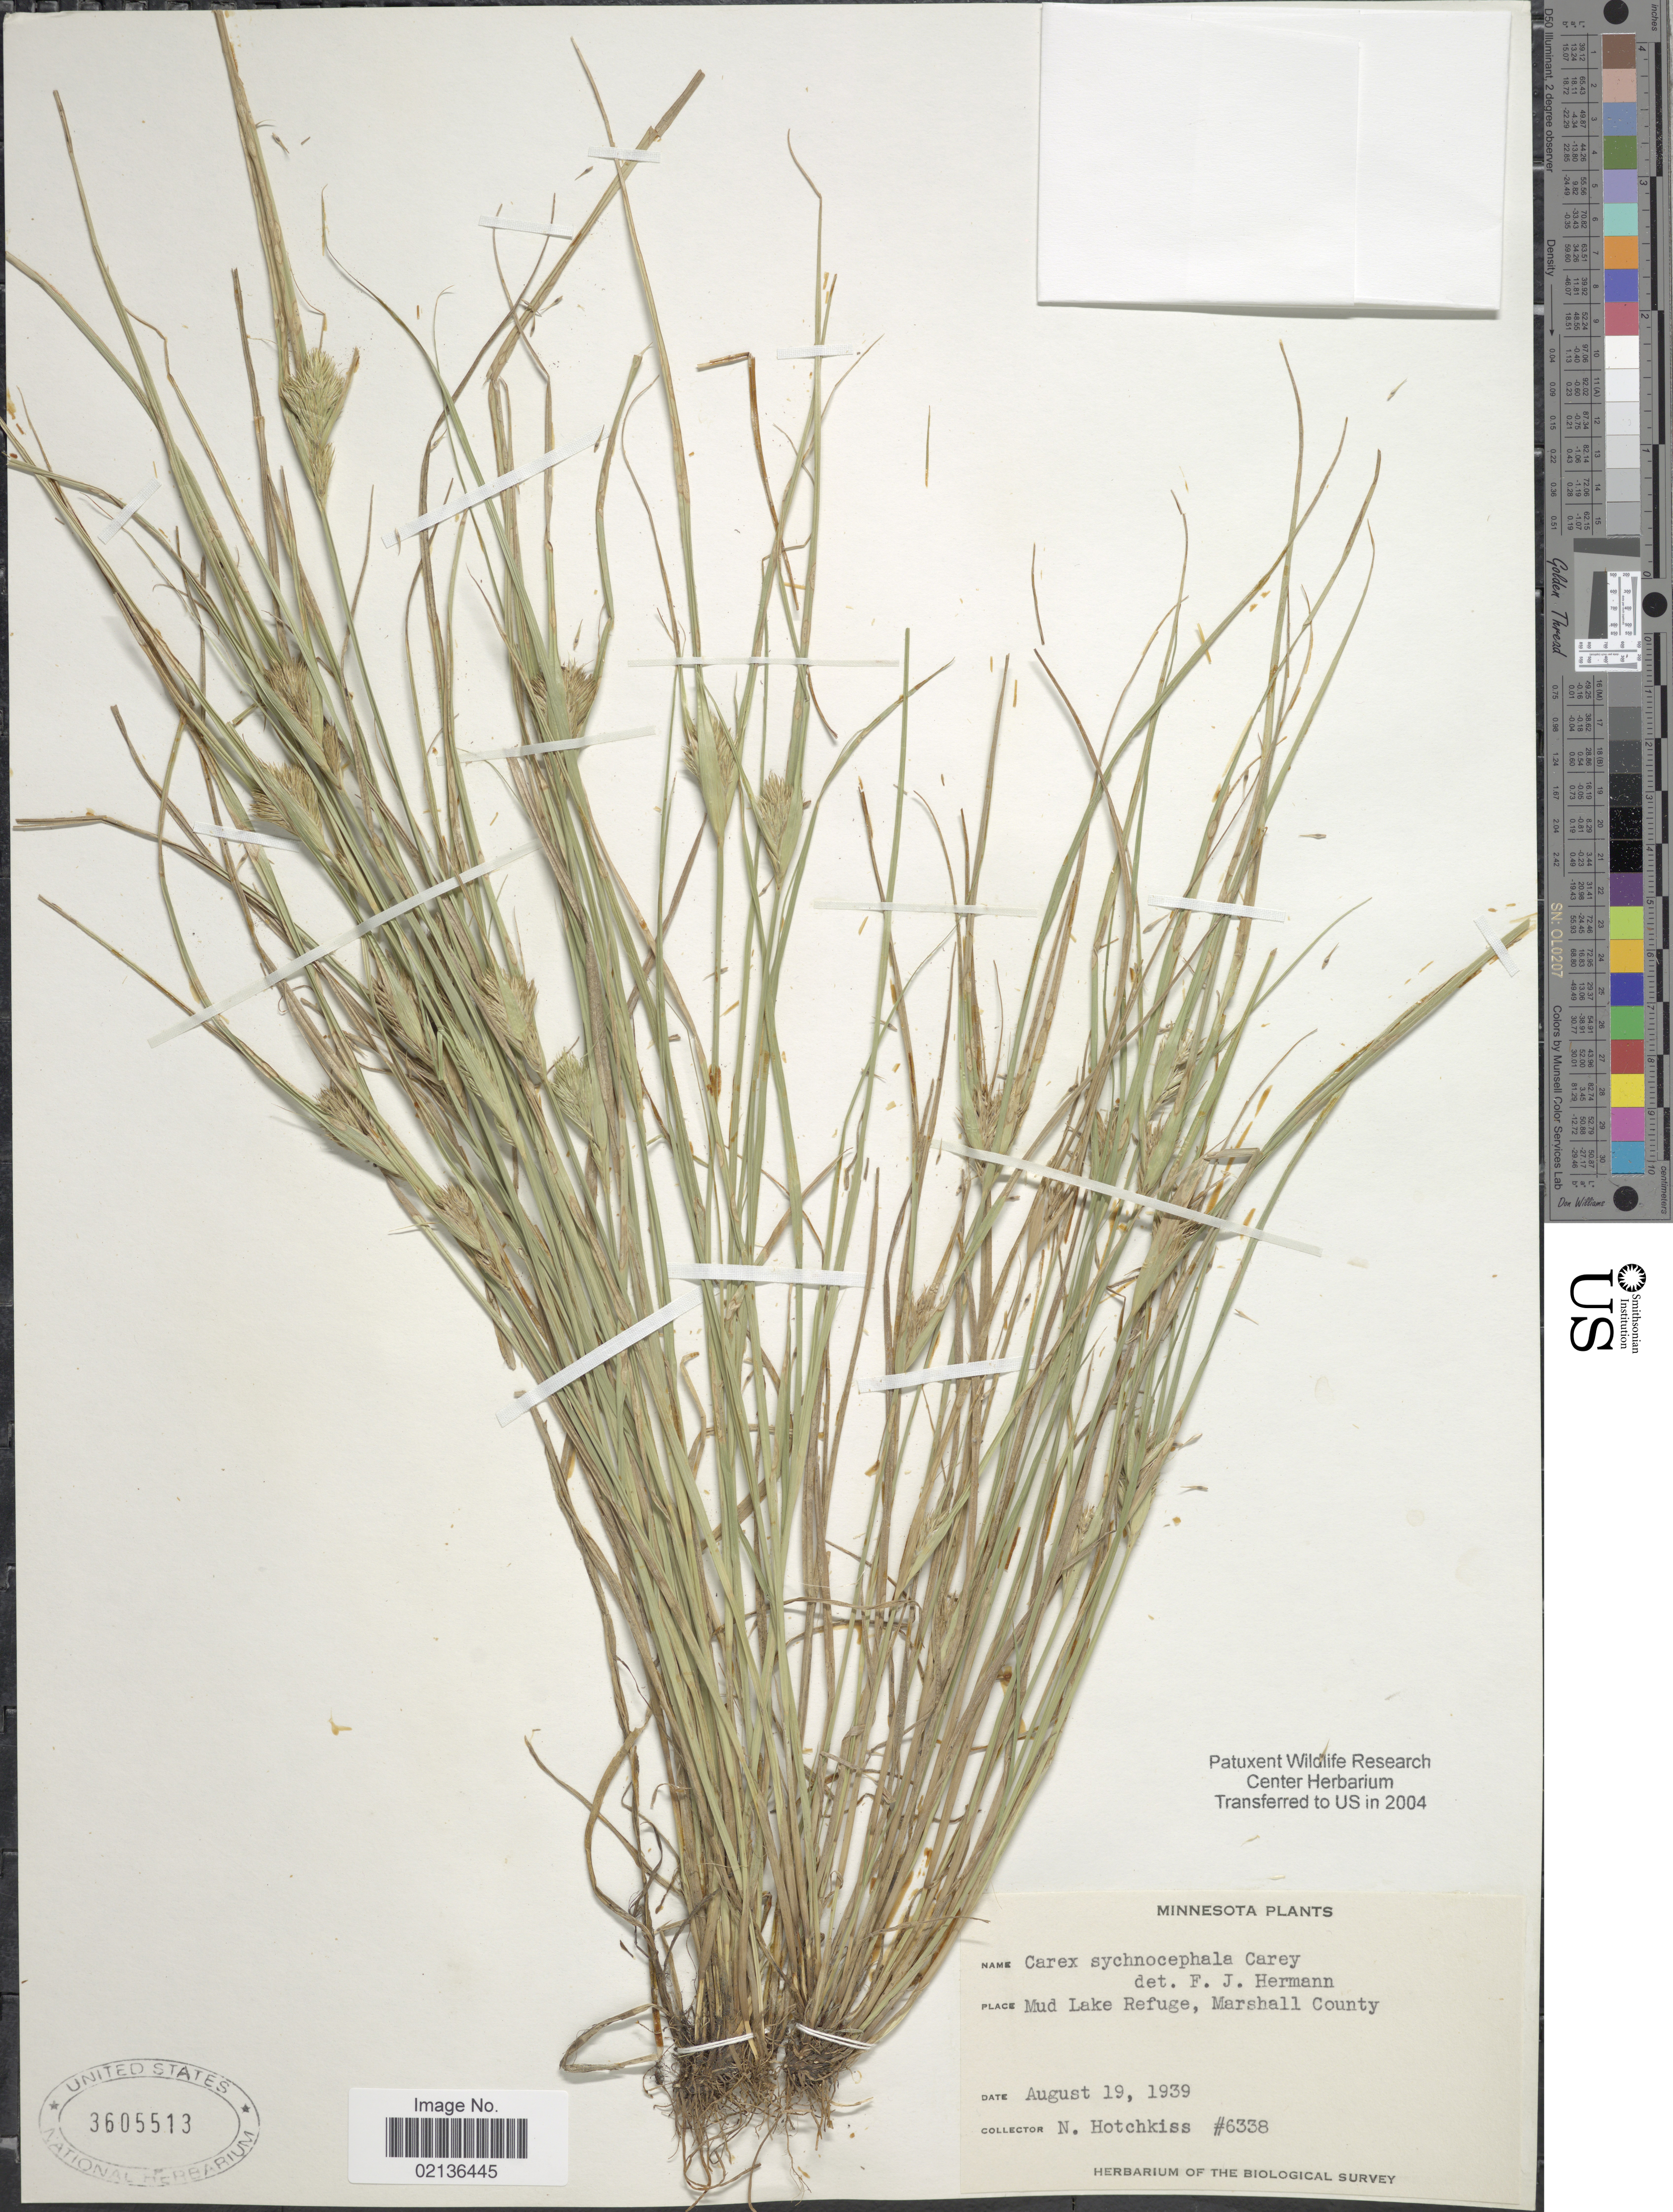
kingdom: Plantae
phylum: Tracheophyta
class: Liliopsida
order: Poales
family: Cyperaceae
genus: Carex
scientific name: Carex sychnocephala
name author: J. Carey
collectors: N. Hotchkiss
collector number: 6338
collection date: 1939-08-19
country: United States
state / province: Minnesota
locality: Mud Lake Refuge, Marshall County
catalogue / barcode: US 3605513